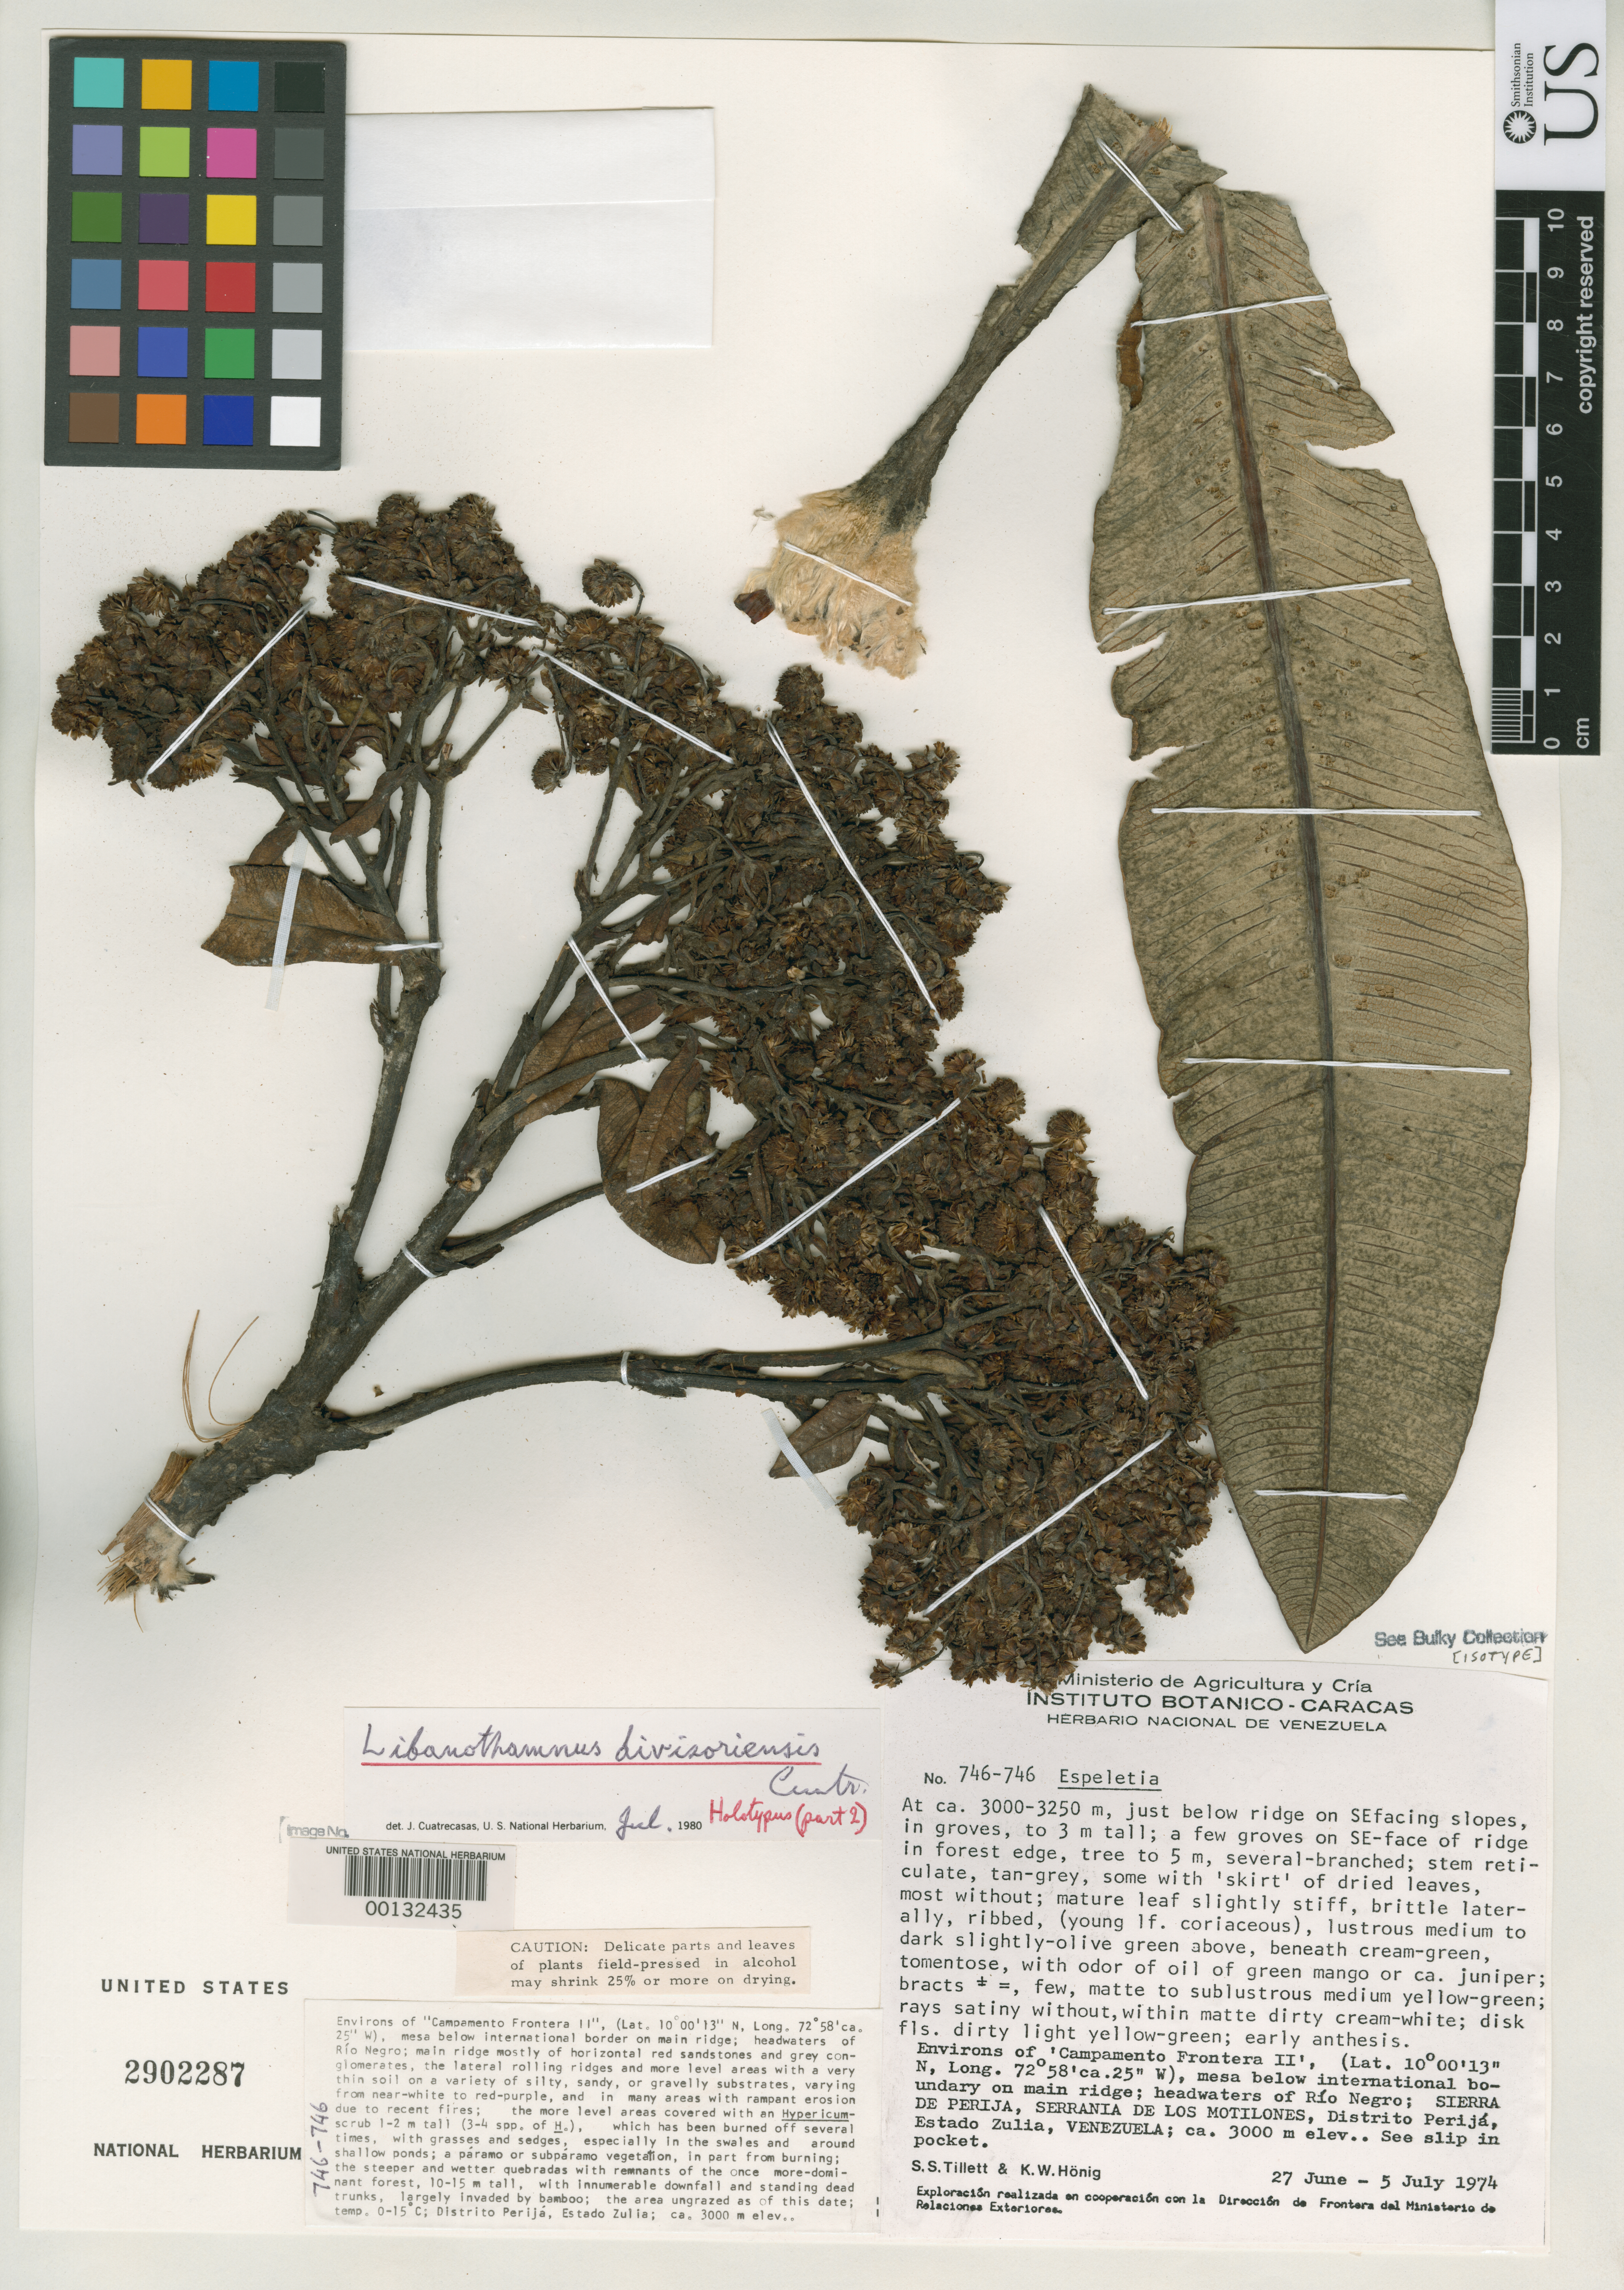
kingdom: Plantae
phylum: Tracheophyta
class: Magnoliopsida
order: Asterales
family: Asteraceae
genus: Libanothamnus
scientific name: Libanothamnus divisoriensis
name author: Cuatrec.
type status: Holotype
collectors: S. S. Tillett & K. Hoenig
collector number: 746-746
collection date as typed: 27 Jun 1974 to 05 Jul 1974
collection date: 1974-06-27/1974-07-05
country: Venezuela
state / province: Zulia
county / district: Machiques de Perijá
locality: Sierra de Perija, Serrania de Los Motilones, mesa below international boundary on main ridge.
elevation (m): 3000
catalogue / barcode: US 2902287